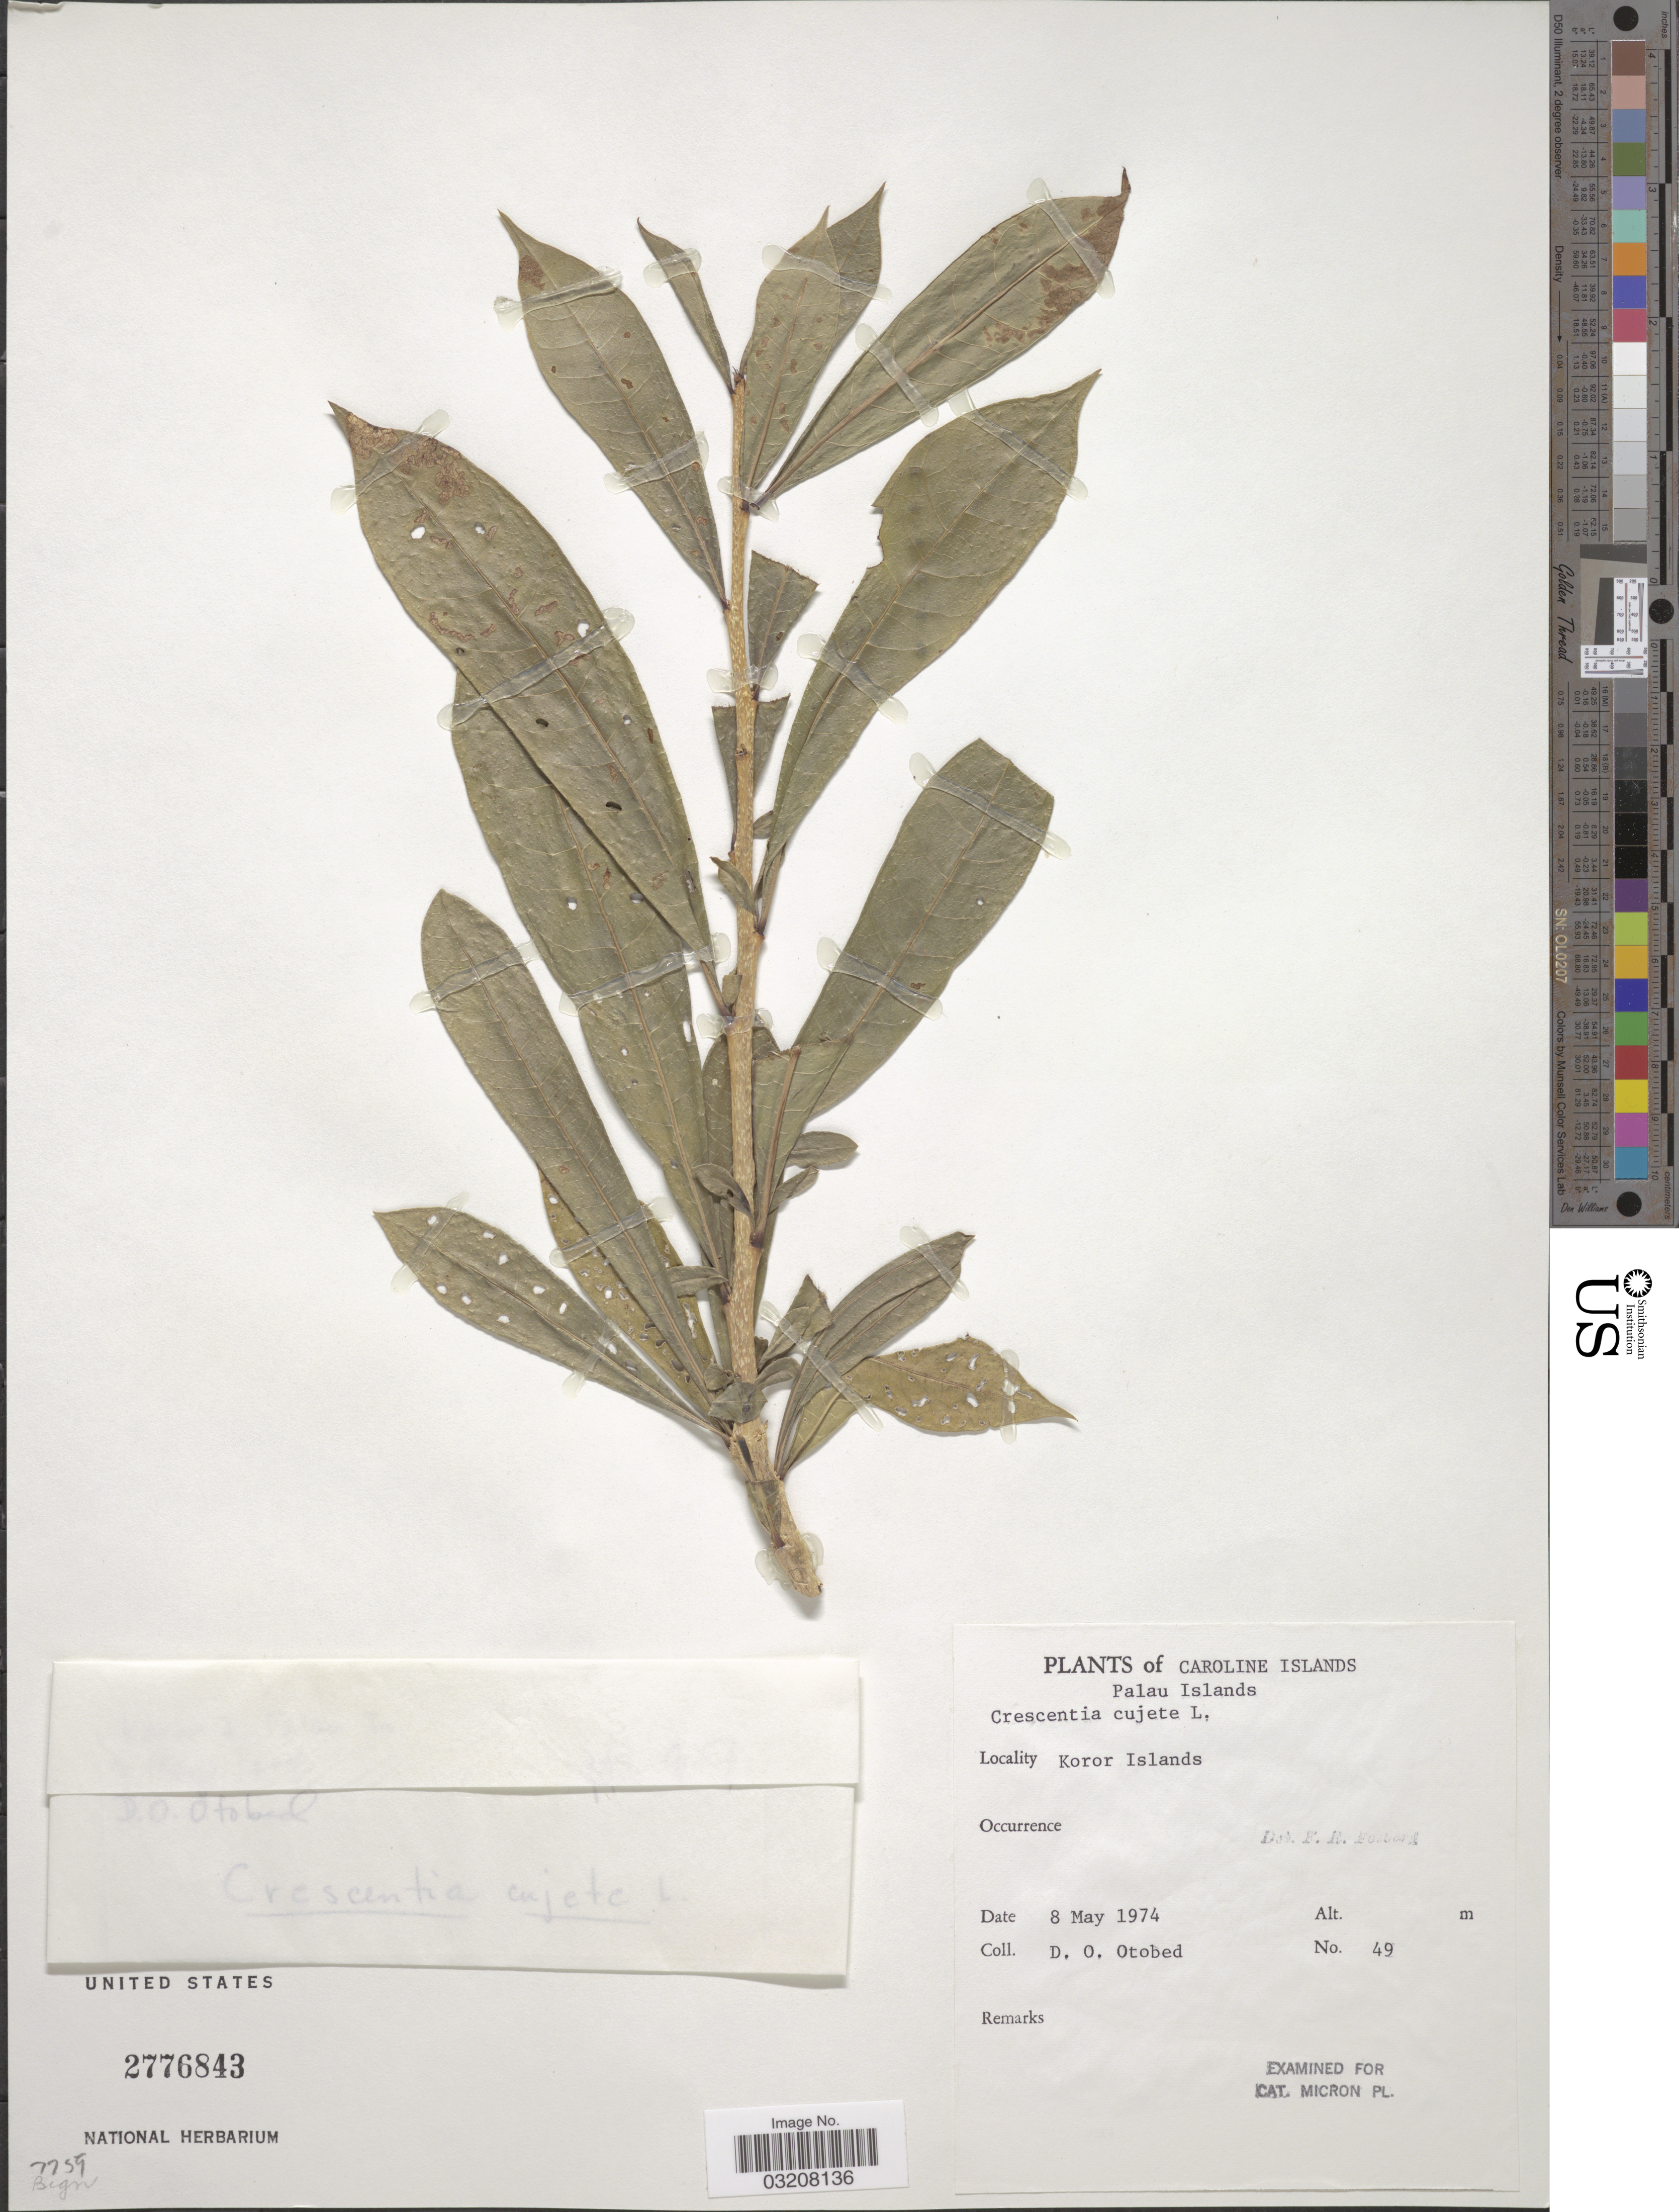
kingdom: Plantae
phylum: Tracheophyta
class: Magnoliopsida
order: Lamiales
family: Bignoniaceae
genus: Crescentia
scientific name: Crescentia cujete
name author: L.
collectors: D. O. Otobed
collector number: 49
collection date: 1974-05-08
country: Palau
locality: Caroline Islands. Palau Islands. Koror Islands.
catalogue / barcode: US 2776843